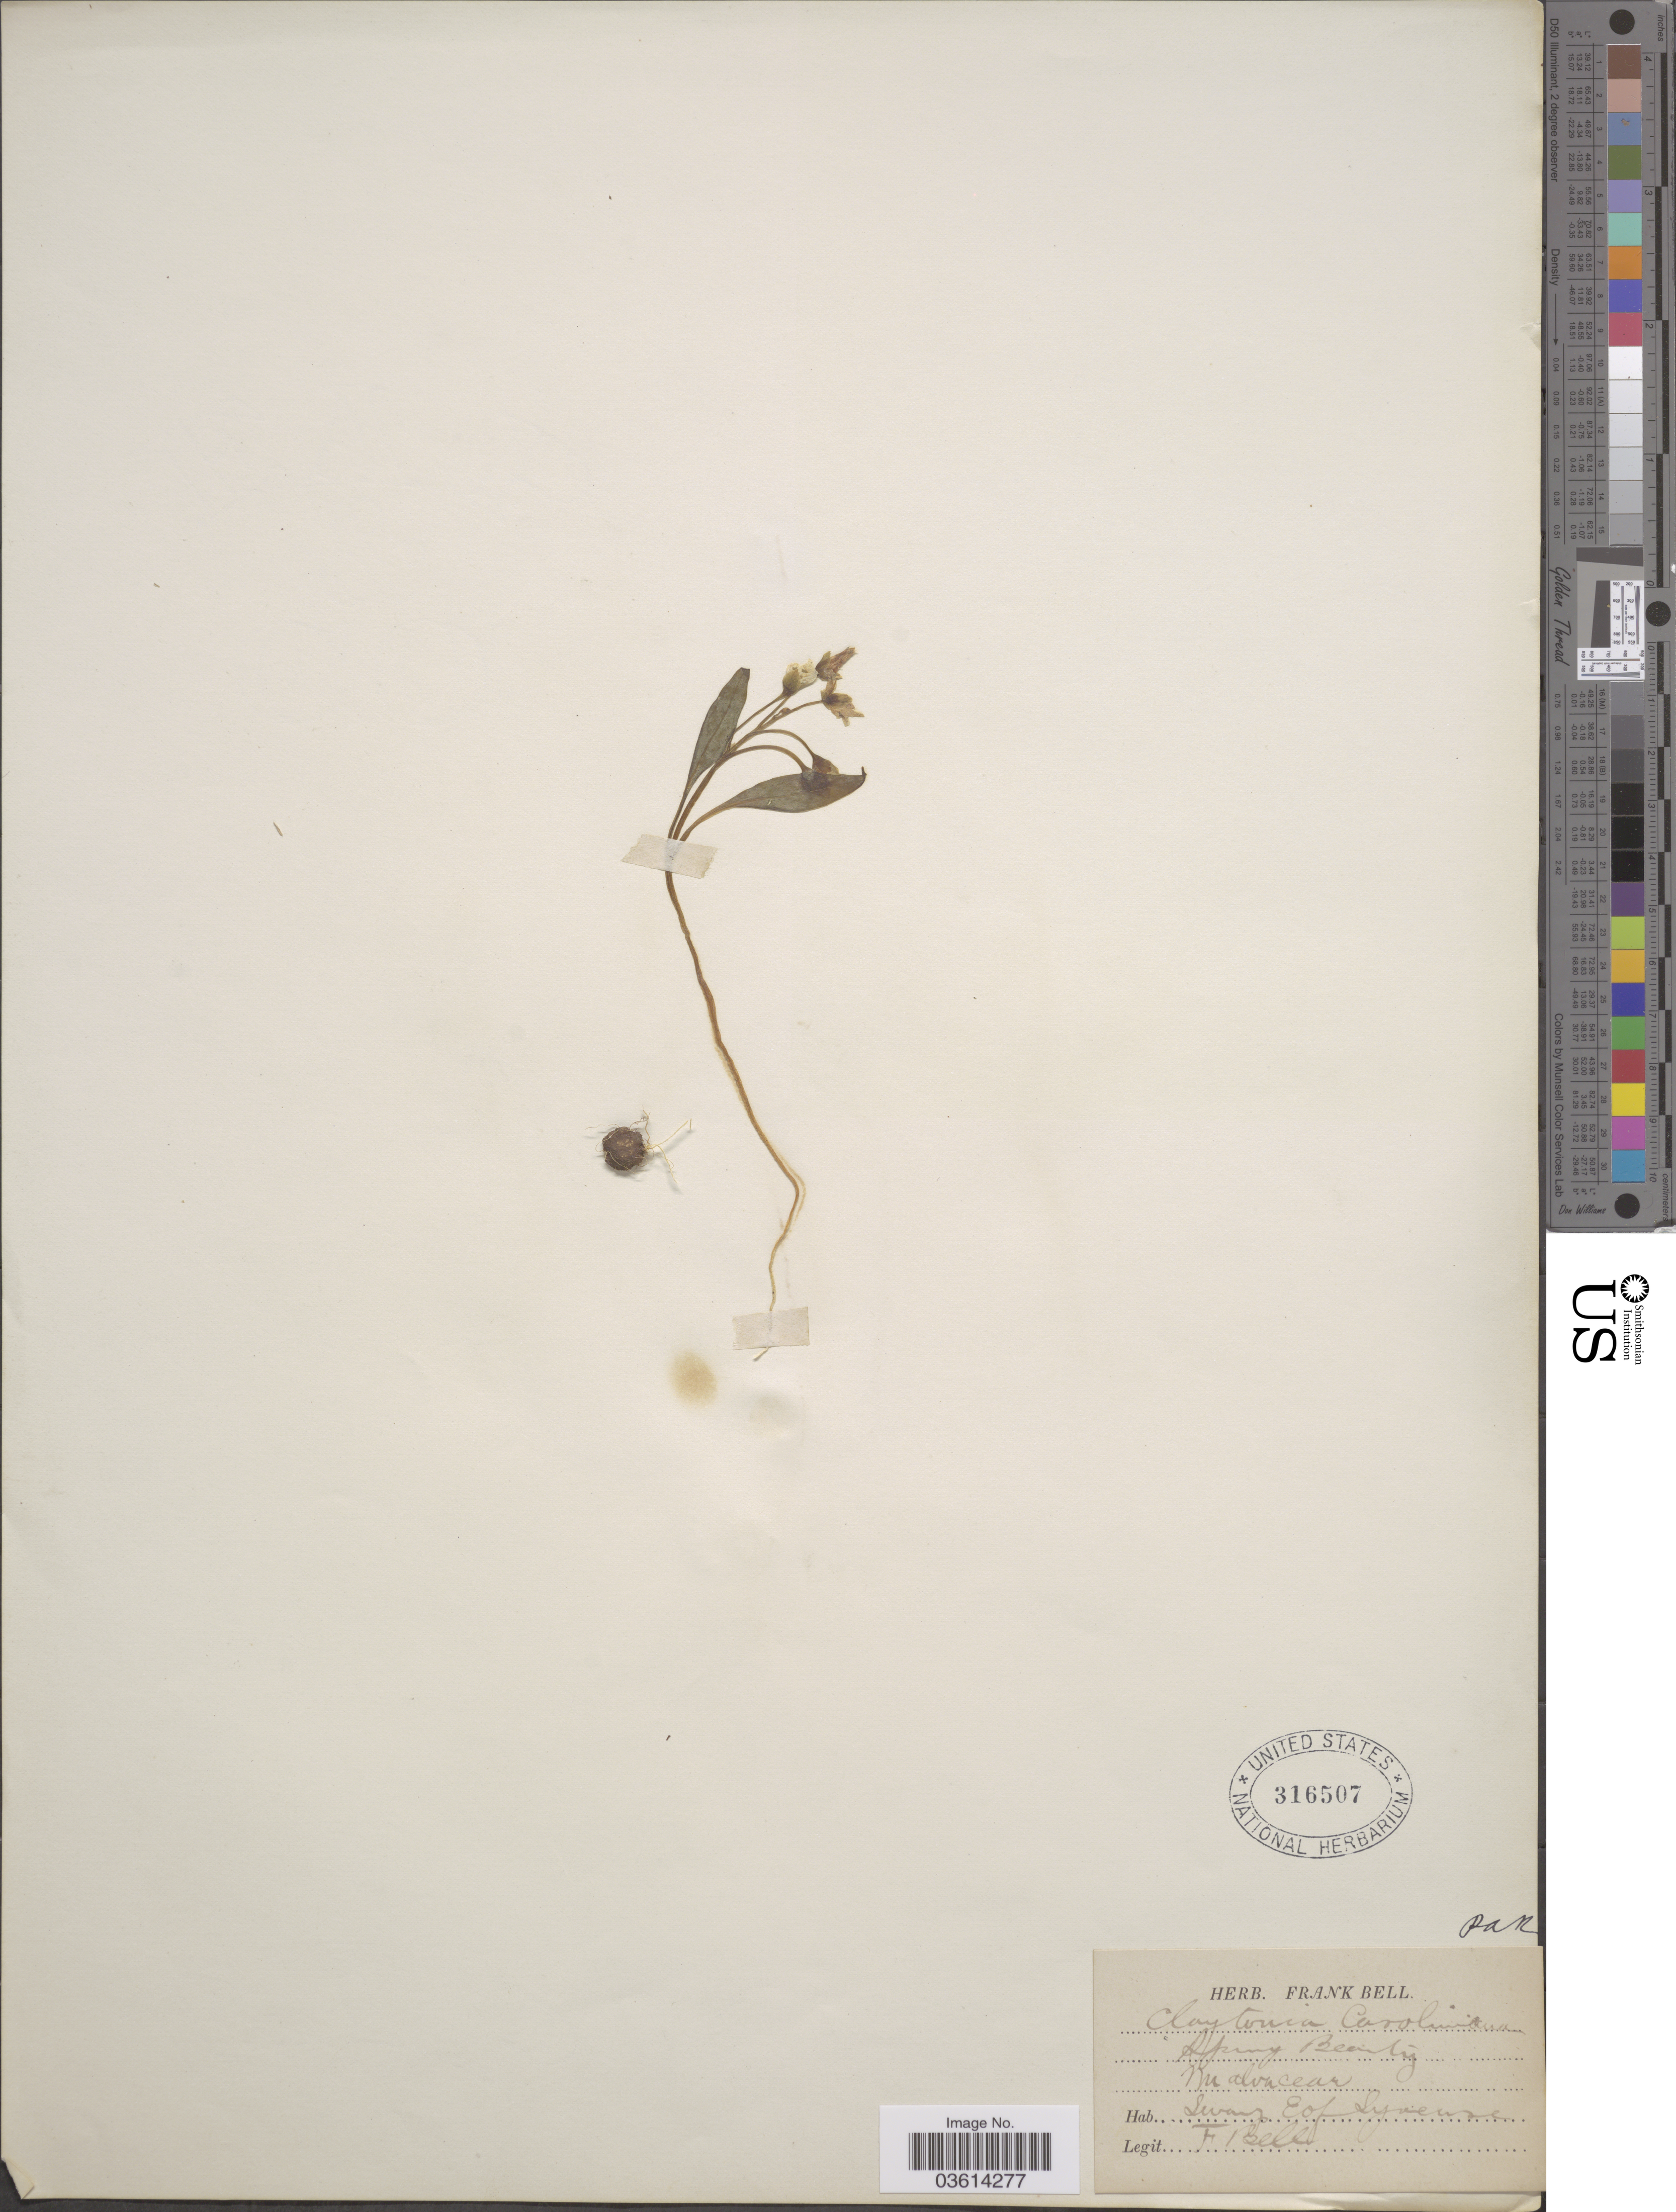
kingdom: Plantae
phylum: Tracheophyta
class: Magnoliopsida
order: Caryophyllales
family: Montiaceae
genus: Claytonia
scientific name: Claytonia caroliniana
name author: Michx.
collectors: F. Bell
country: United States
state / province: New York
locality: Swamp E of Syracuse.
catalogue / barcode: US 316507